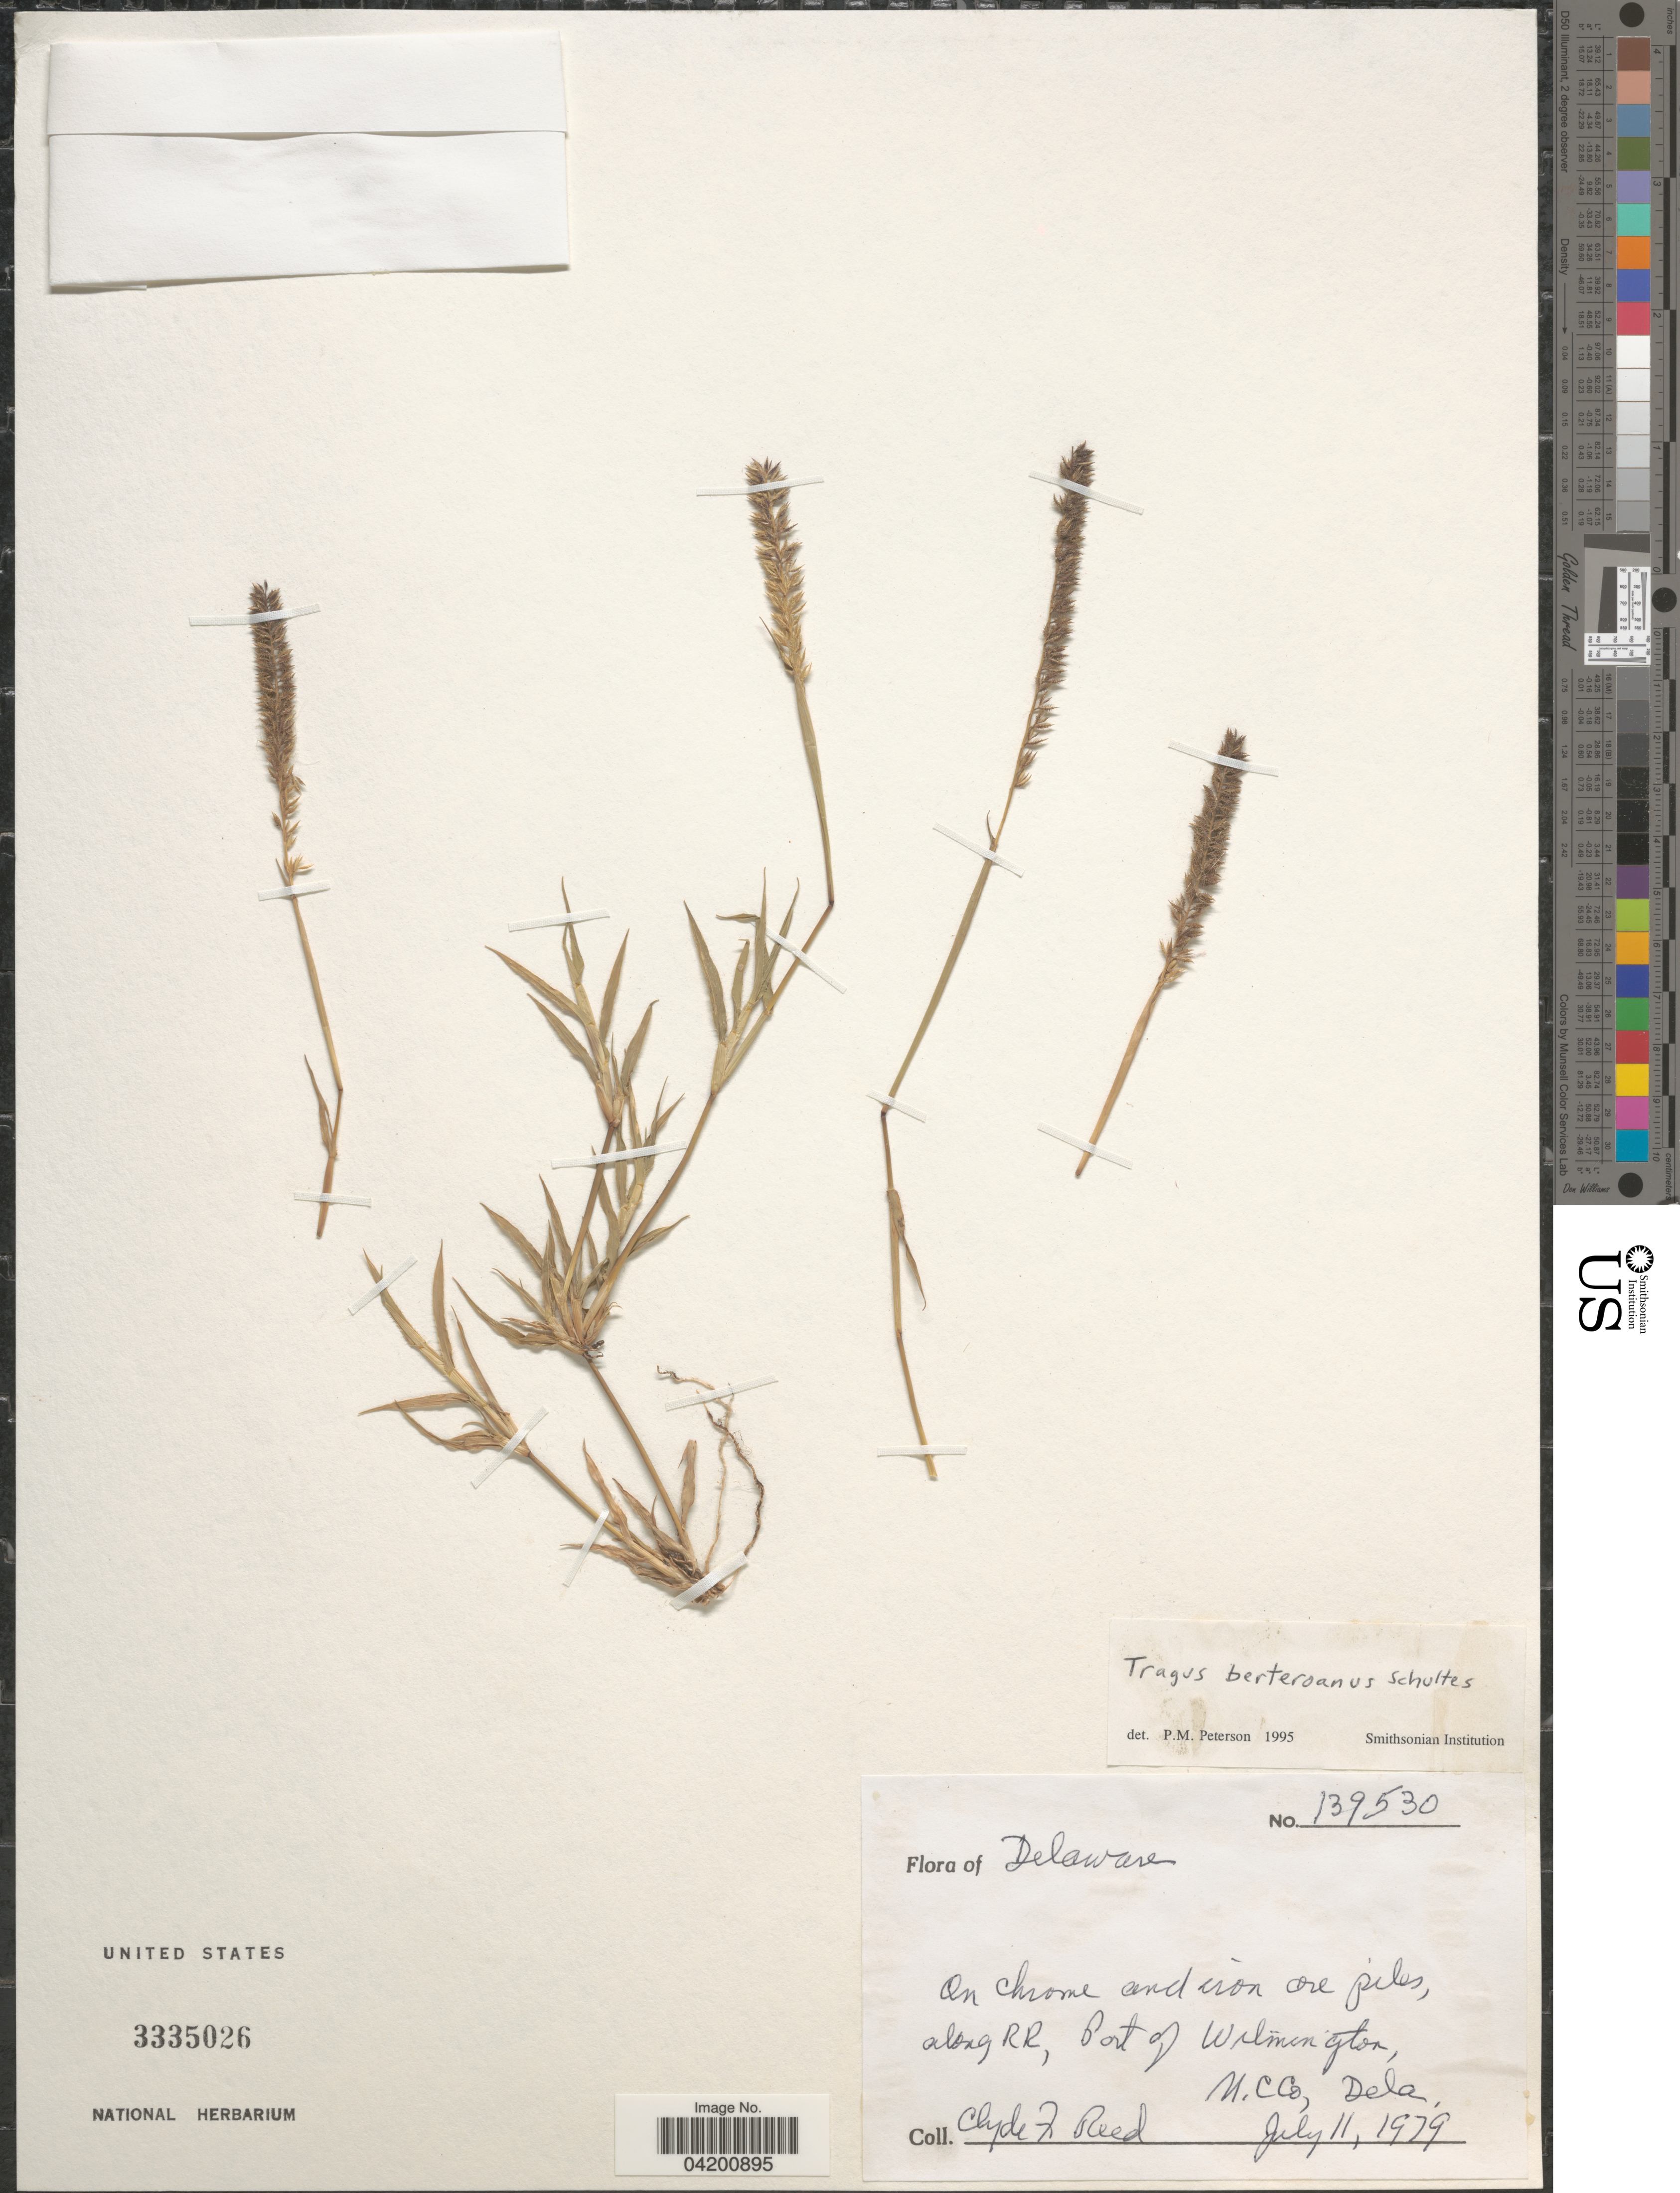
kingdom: Plantae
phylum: Tracheophyta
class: Liliopsida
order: Poales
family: Poaceae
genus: Tragus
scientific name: Tragus berteronianus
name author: Schult.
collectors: Clyde & -. Reed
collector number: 139530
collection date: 1979-07-11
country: United States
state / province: Delaware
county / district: New Castle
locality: Along RR, Port of Wilmington, N. Castle Co.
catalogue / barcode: US 3335026